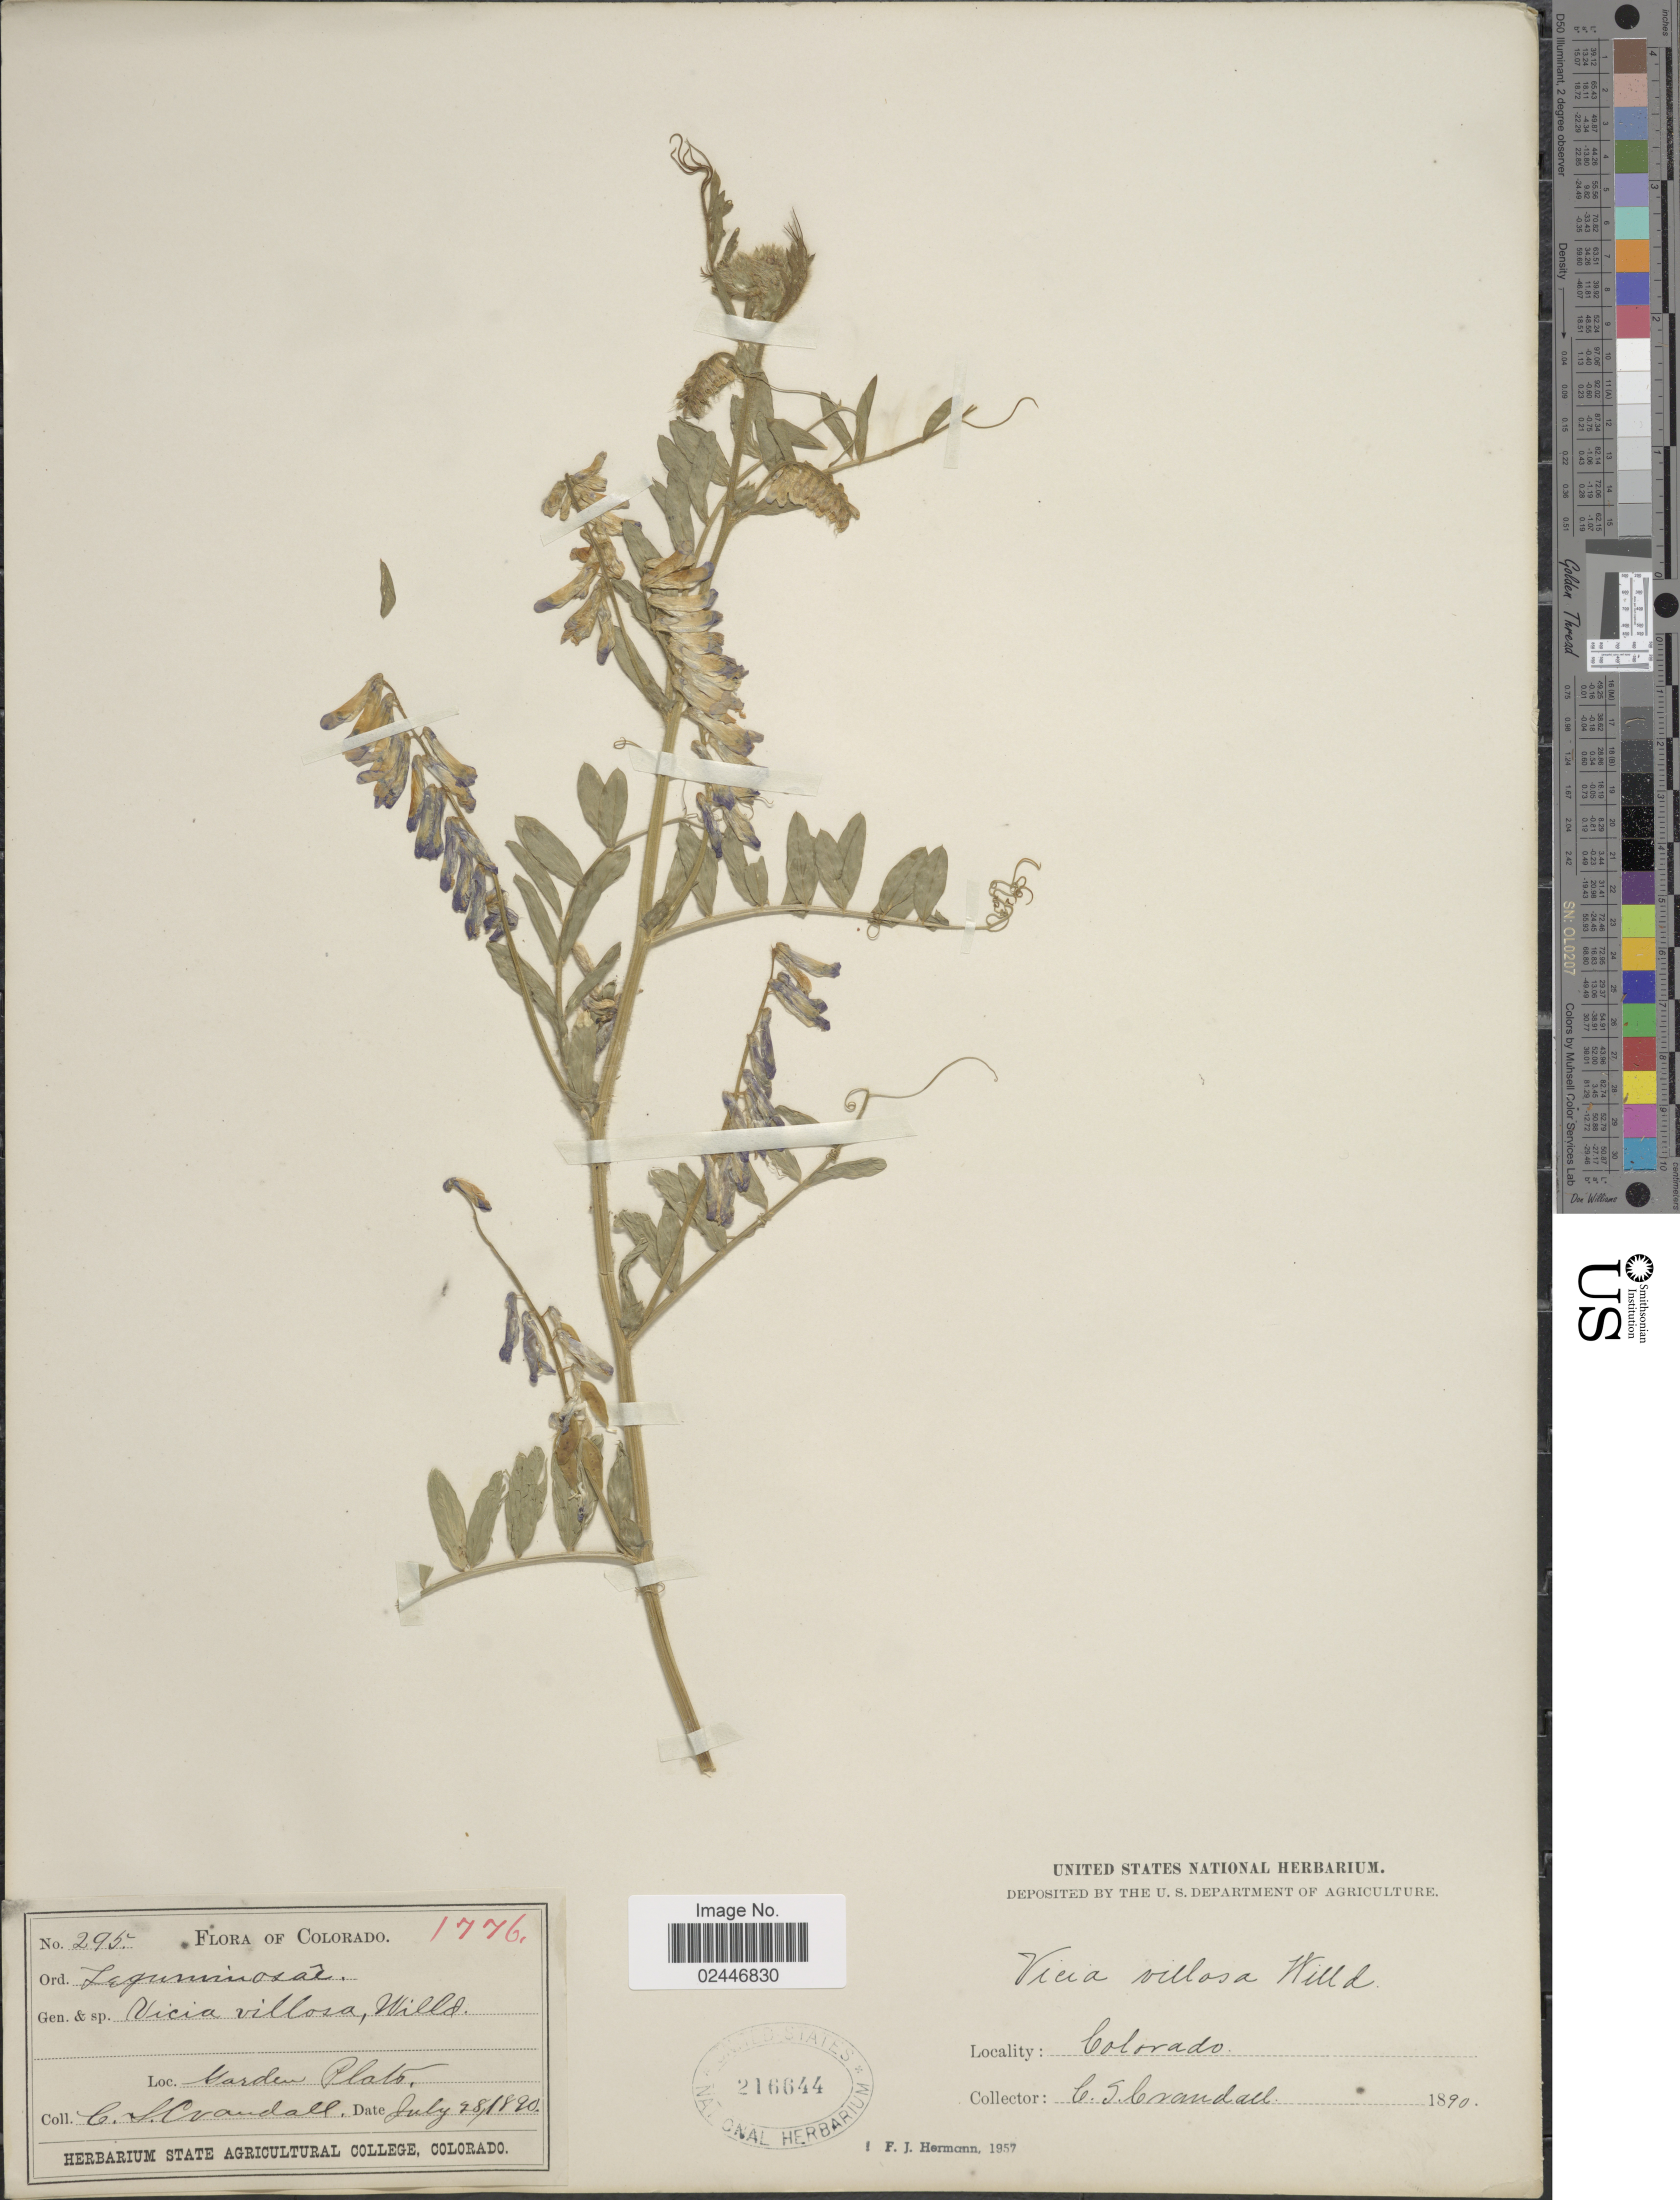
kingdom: Plantae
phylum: Tracheophyta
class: Magnoliopsida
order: Fabales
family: Fabaceae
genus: Vicia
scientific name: Vicia villosa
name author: Roth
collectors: C. Crandall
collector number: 295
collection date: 1890-07-28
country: United States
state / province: Colorado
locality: Garden Plats.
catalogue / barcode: US 216644